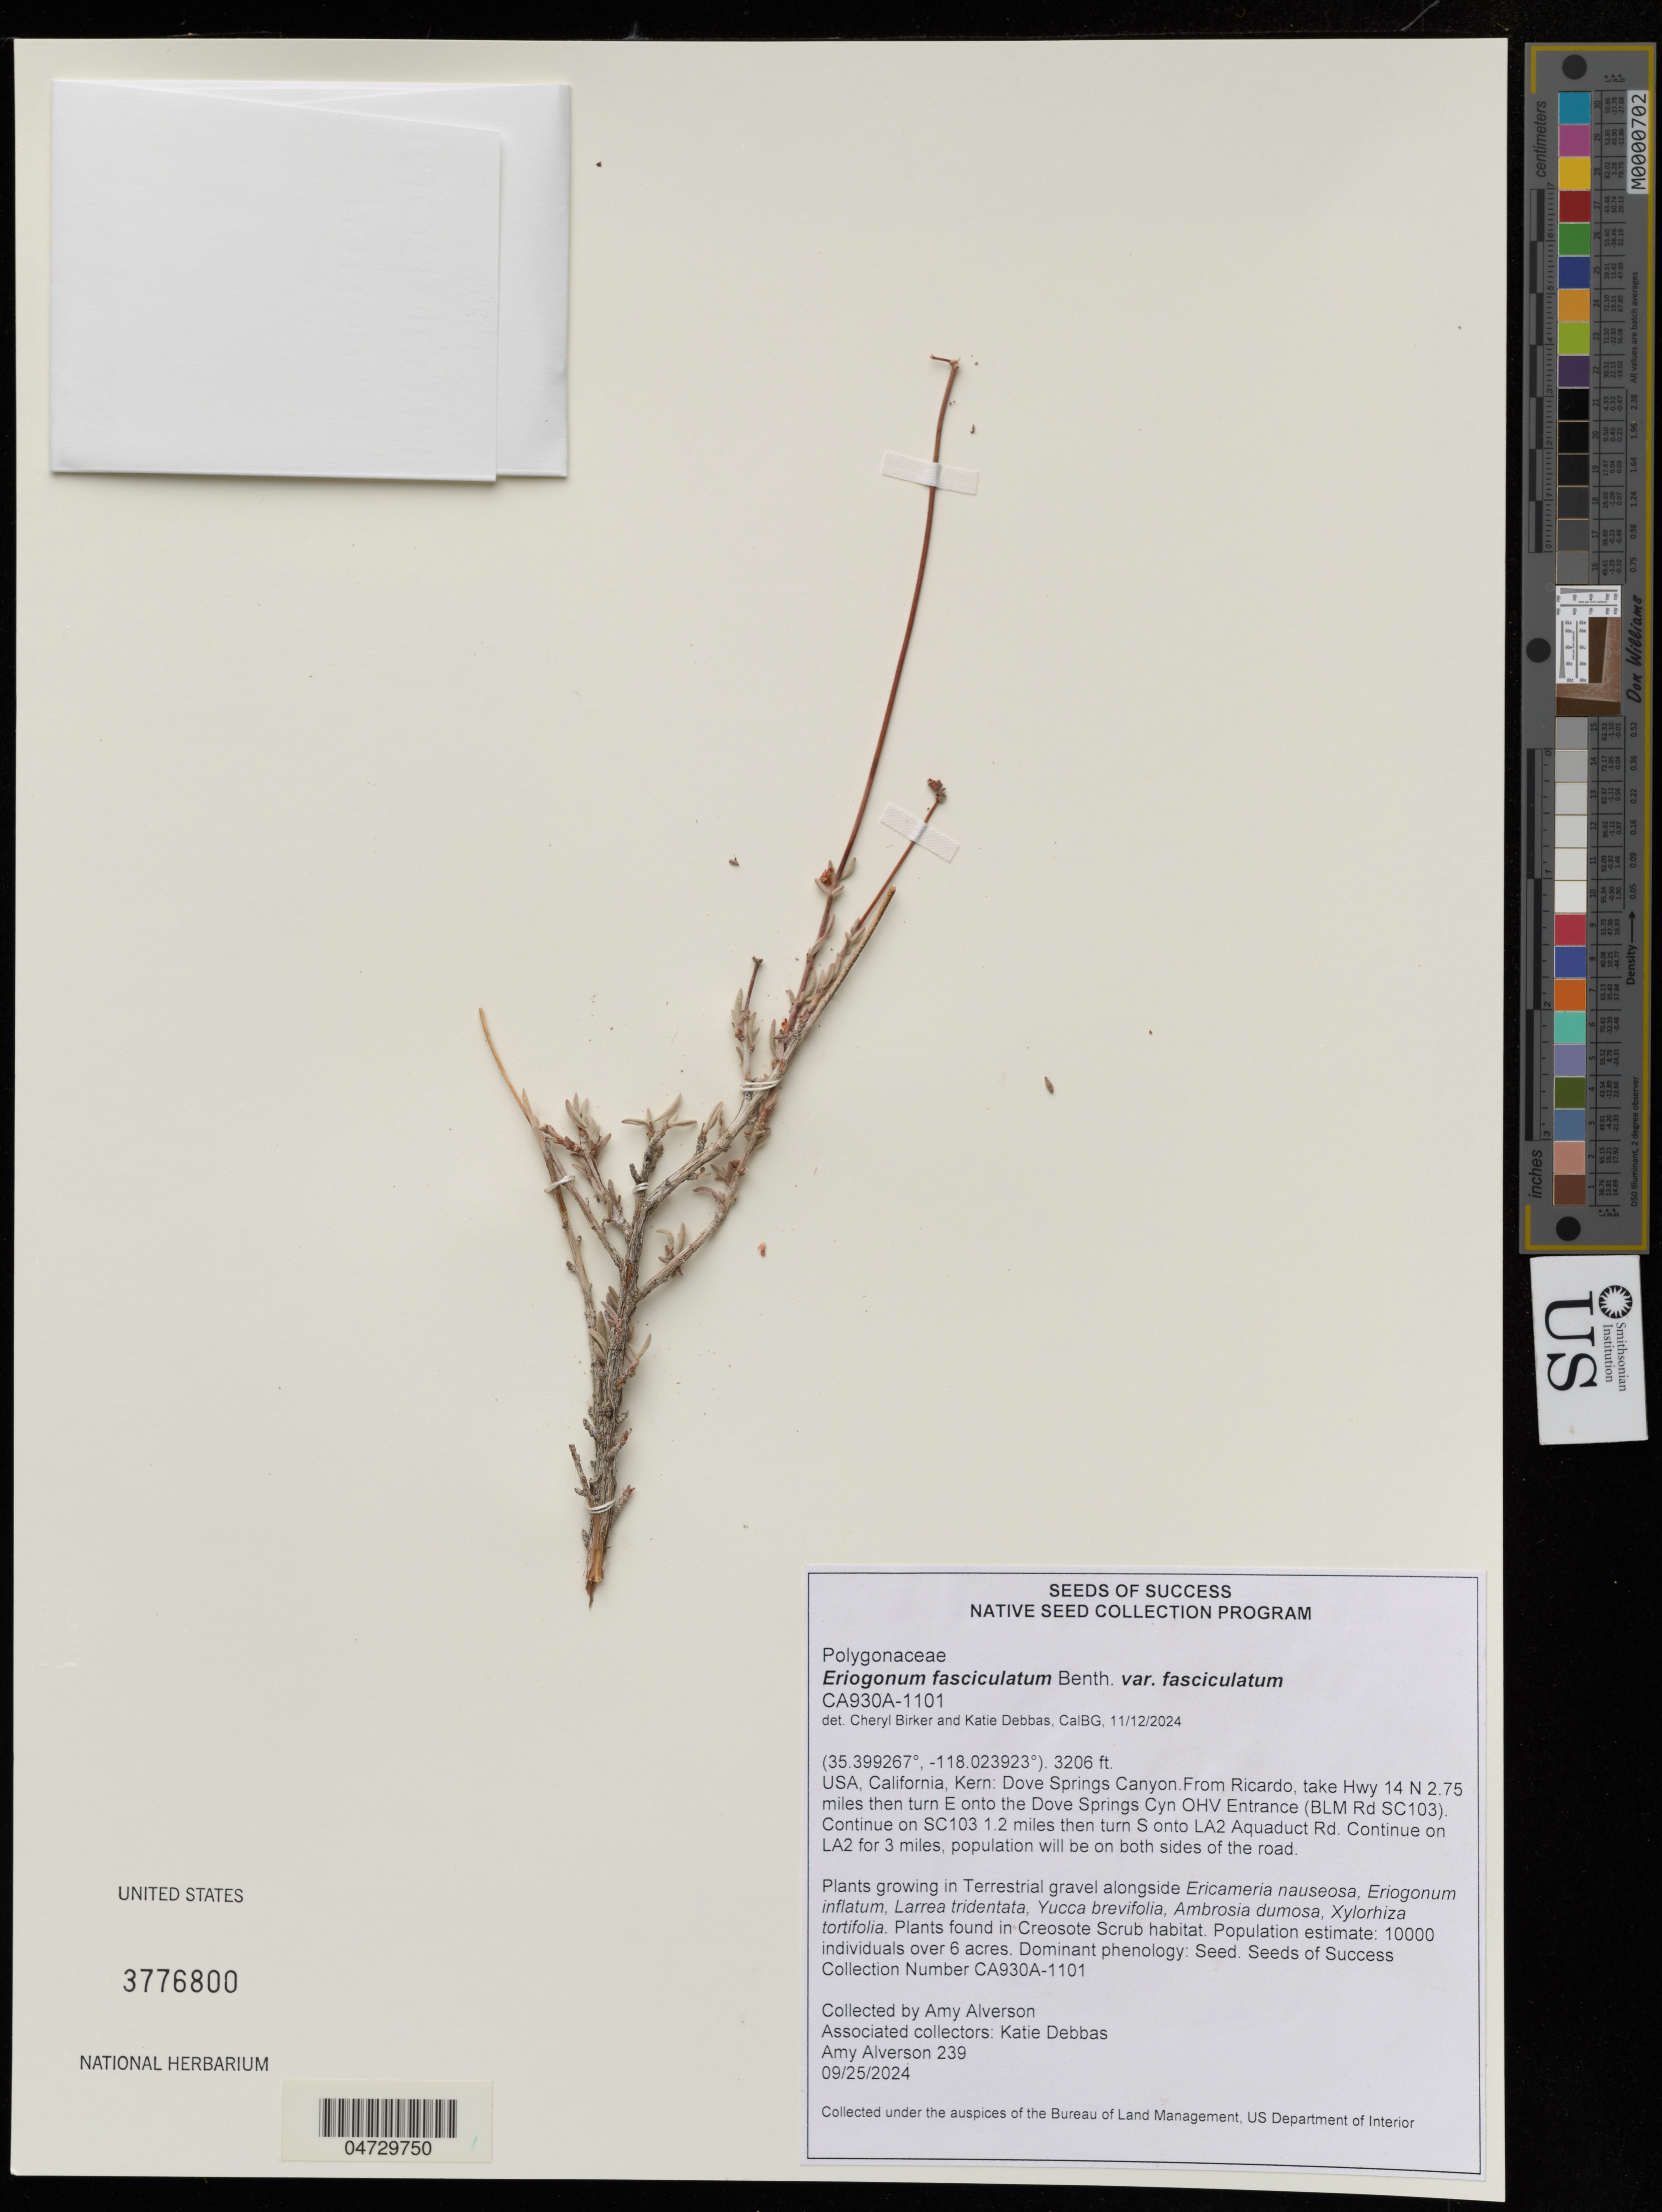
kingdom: Plantae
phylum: Tracheophyta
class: Magnoliopsida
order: Caryophyllales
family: Polygonaceae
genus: Eriogonum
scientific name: Eriogonum fasciculatum var. fasciculatum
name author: Benth.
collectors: A. Alverson & K. Debbas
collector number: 239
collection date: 2024-09-25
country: United States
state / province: California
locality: Kern: Dove Springs Canyon. From Ricardo, take Hwy 14 N 2.75 miles then turn E onto the Dove Springs Cyn OHV Entrance (BLM Rd SC103). Continue on SC103 1.2 miles then turn S onto LA2 Aquaduct Rd. Continue on LA2 for 3 miles, population will be on both sides of the road.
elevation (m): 977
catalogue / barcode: US 3776800